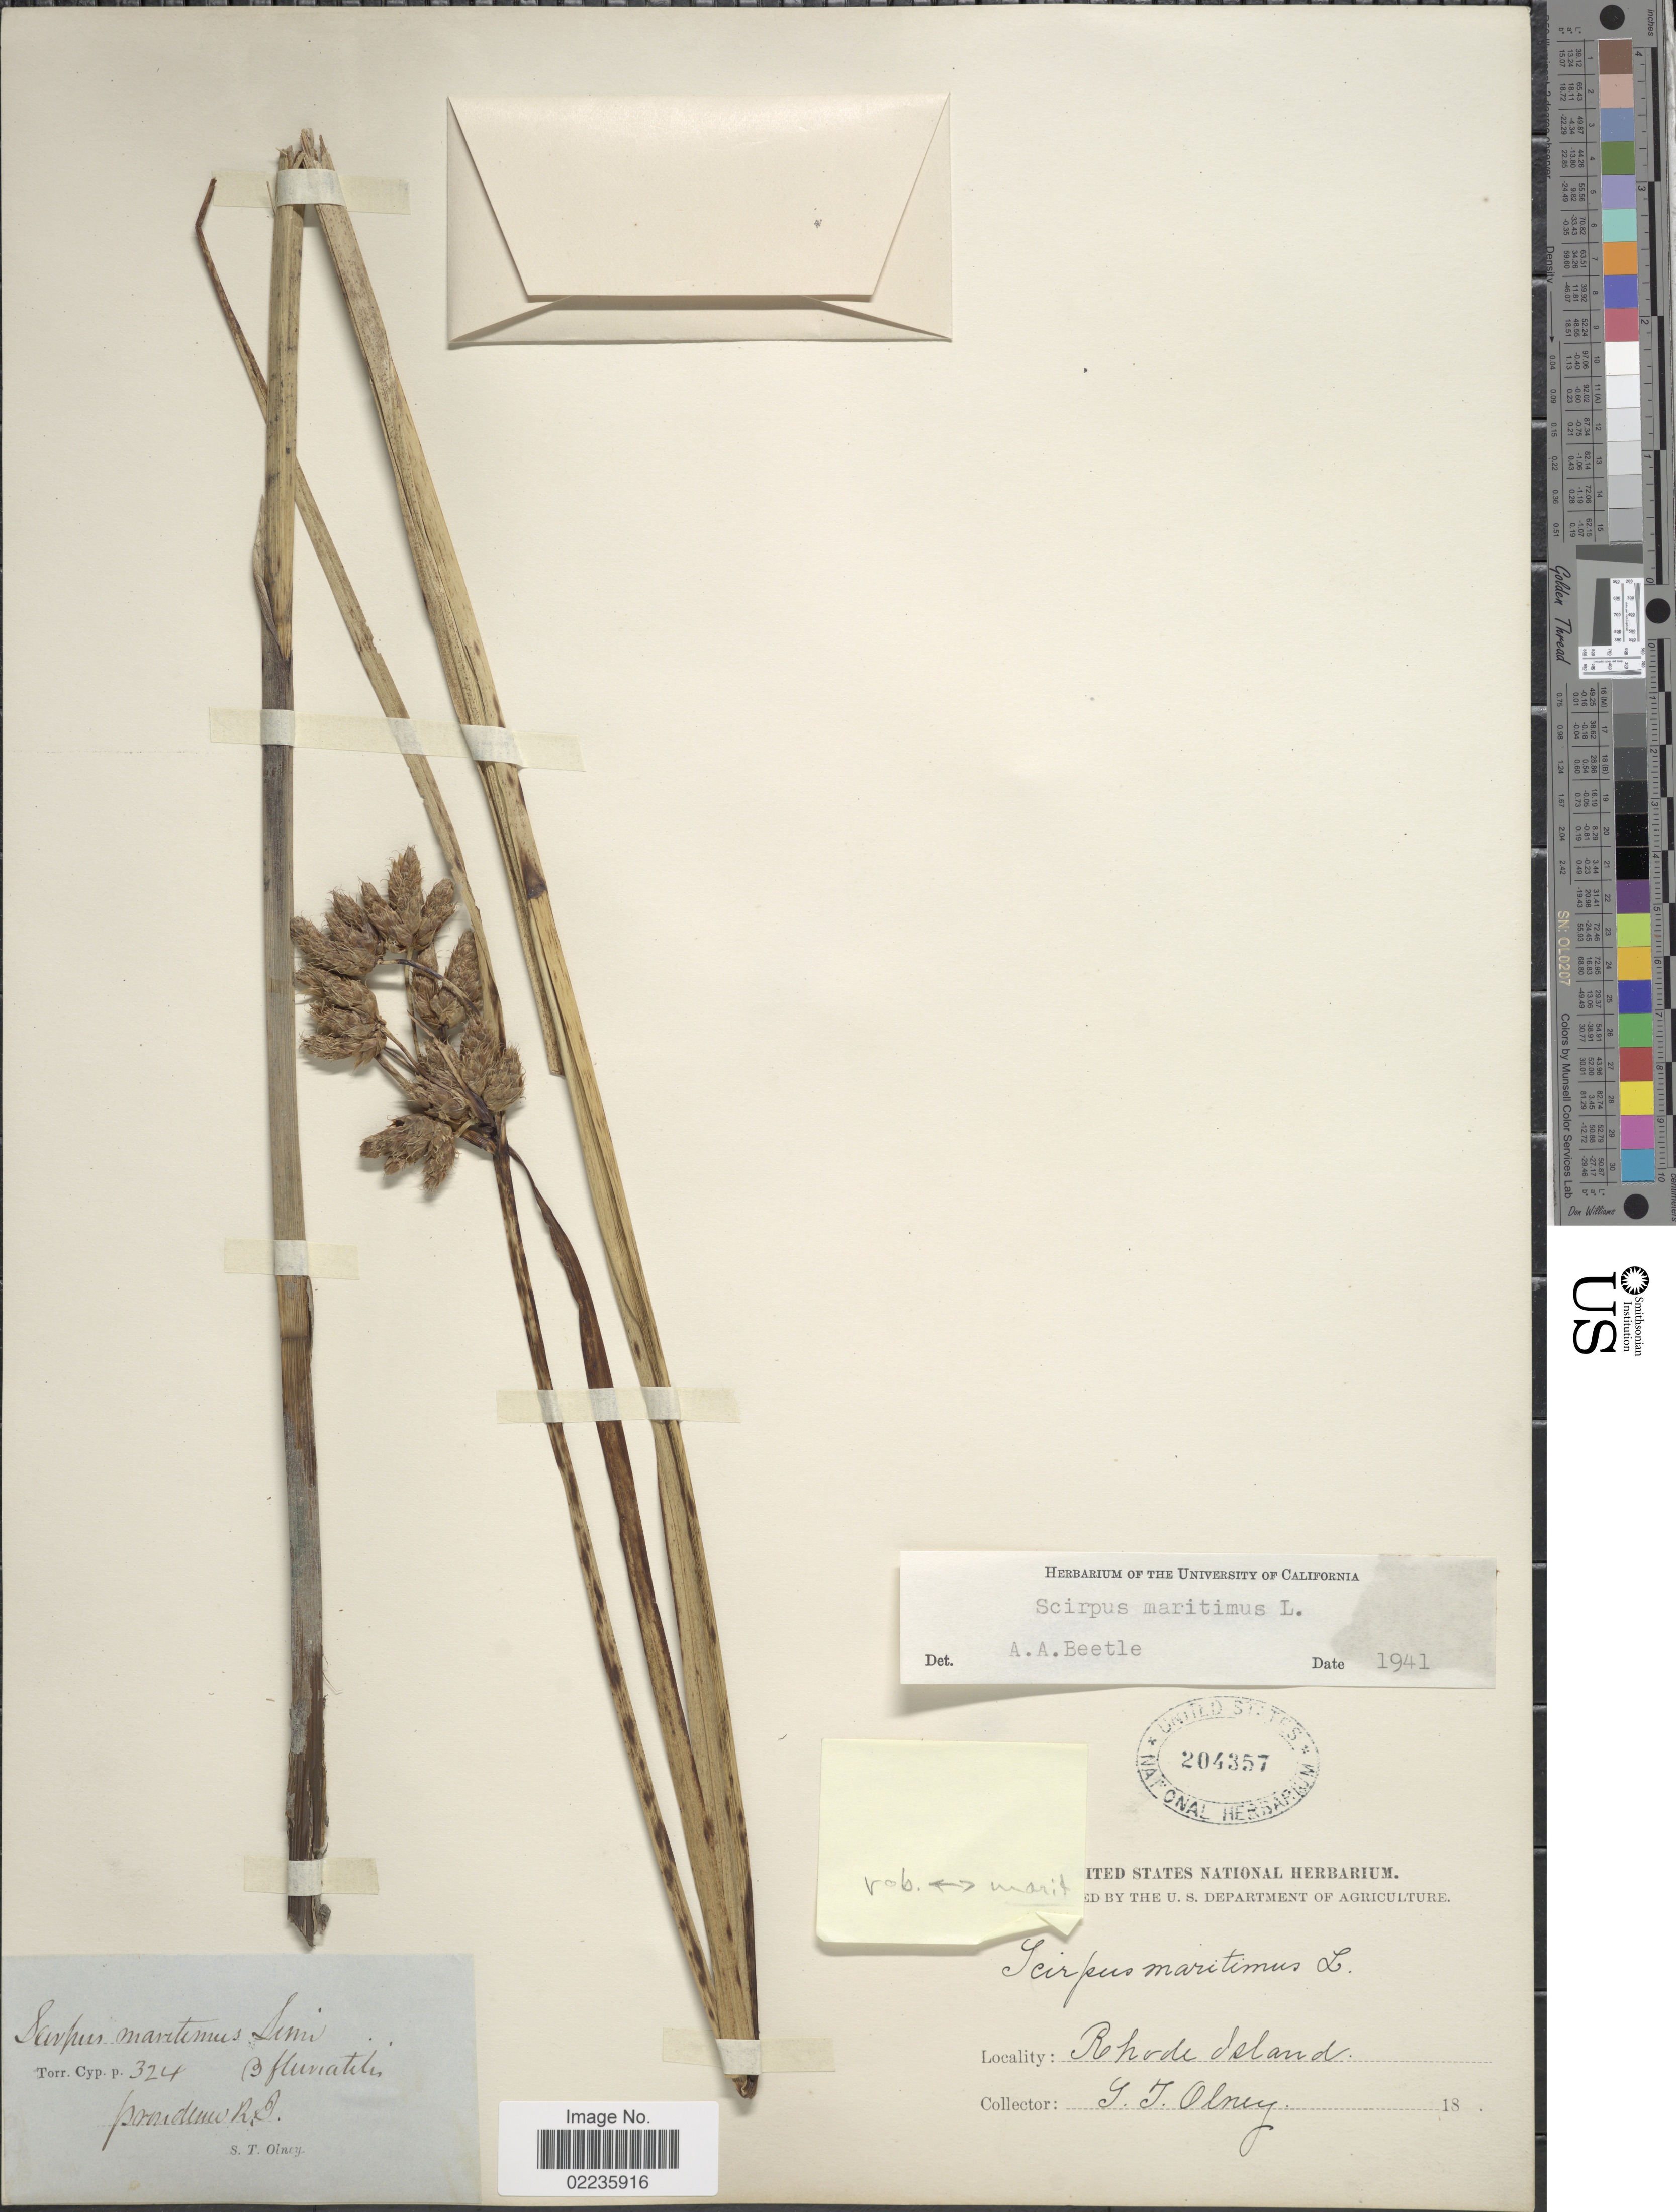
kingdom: Plantae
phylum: Tracheophyta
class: Liliopsida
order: Poales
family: Cyperaceae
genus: Bolboschoenus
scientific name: Bolboschoenus maritimus x robustus sensu S.G. Sm.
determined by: Strong, Mark T., (BOT), Smithsonian Institution - National Museum of Natural History (UNITED STATES)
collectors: S. Olney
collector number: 324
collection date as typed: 18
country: United States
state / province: Rhode Island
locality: Providence, R. I.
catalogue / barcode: US 204357